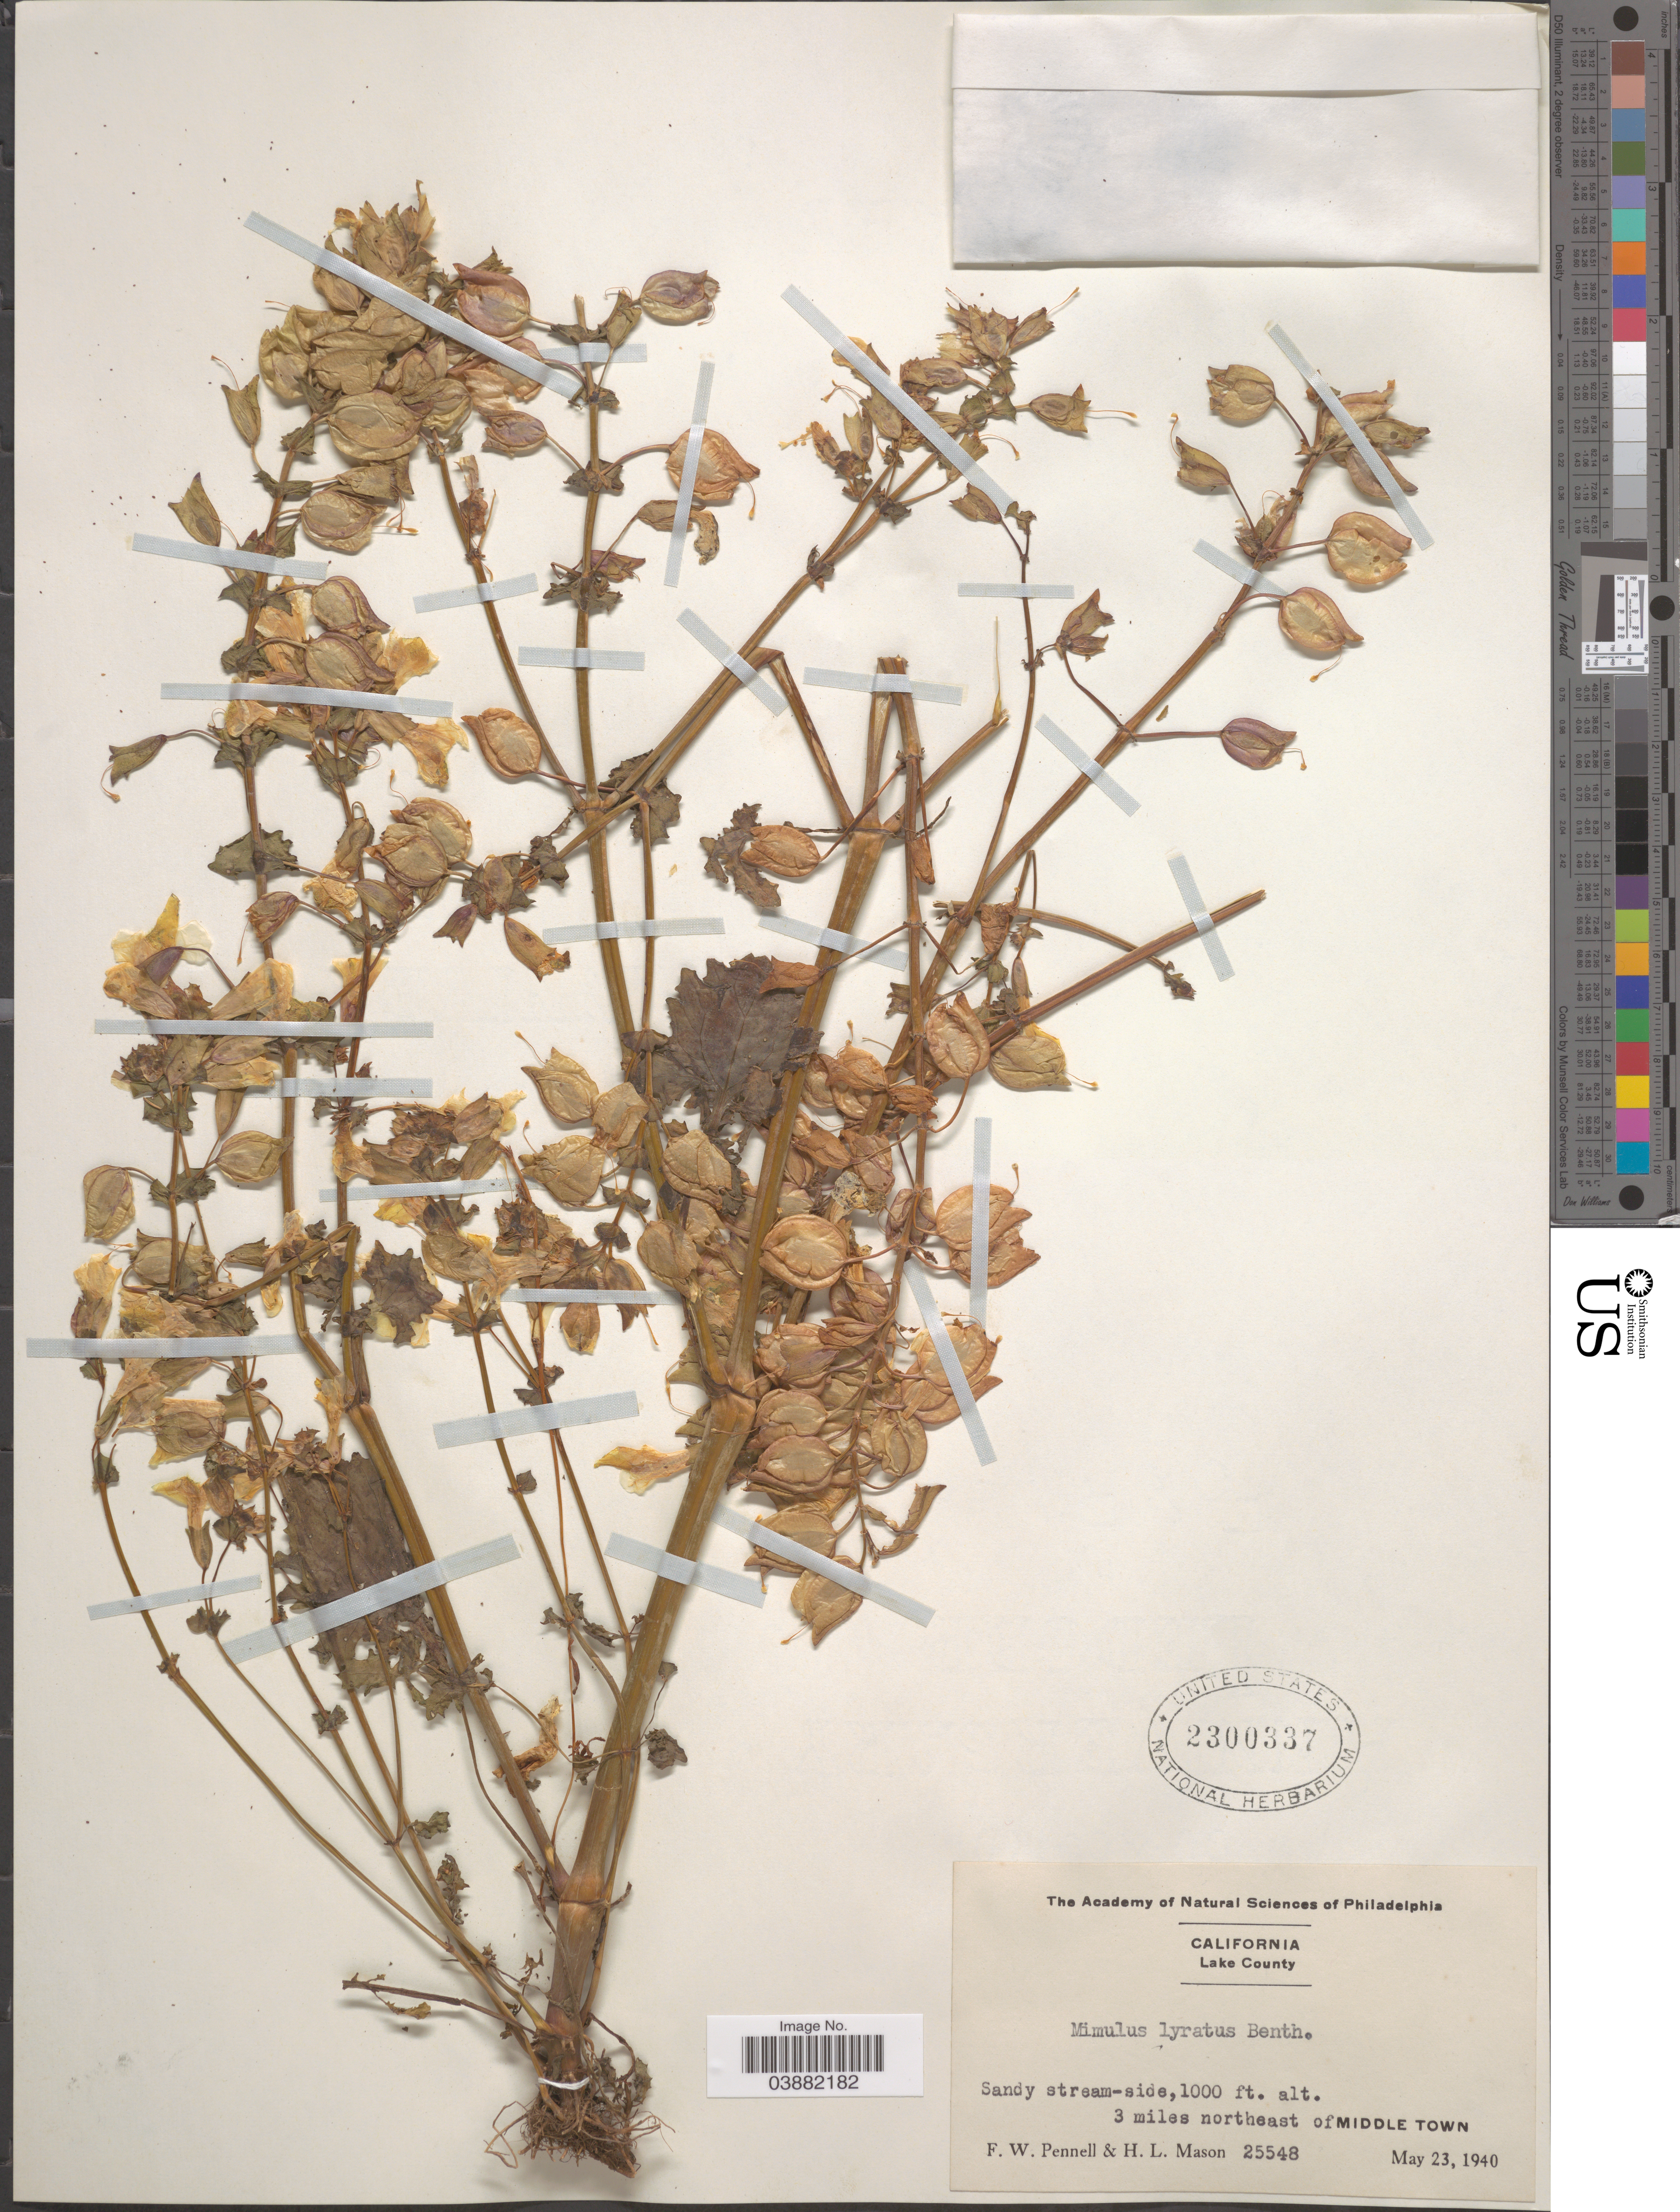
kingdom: Plantae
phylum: Tracheophyta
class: Magnoliopsida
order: Lamiales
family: Phrymaceae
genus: Mimulus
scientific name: Mimulus lyratus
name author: Benth.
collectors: F. W. Pennell & H. L. Mason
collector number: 25548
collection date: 1940-05-23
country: United States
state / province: California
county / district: Lake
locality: Lake County. 3 miles northeast of Middle Town.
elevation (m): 305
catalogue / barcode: US 2300337